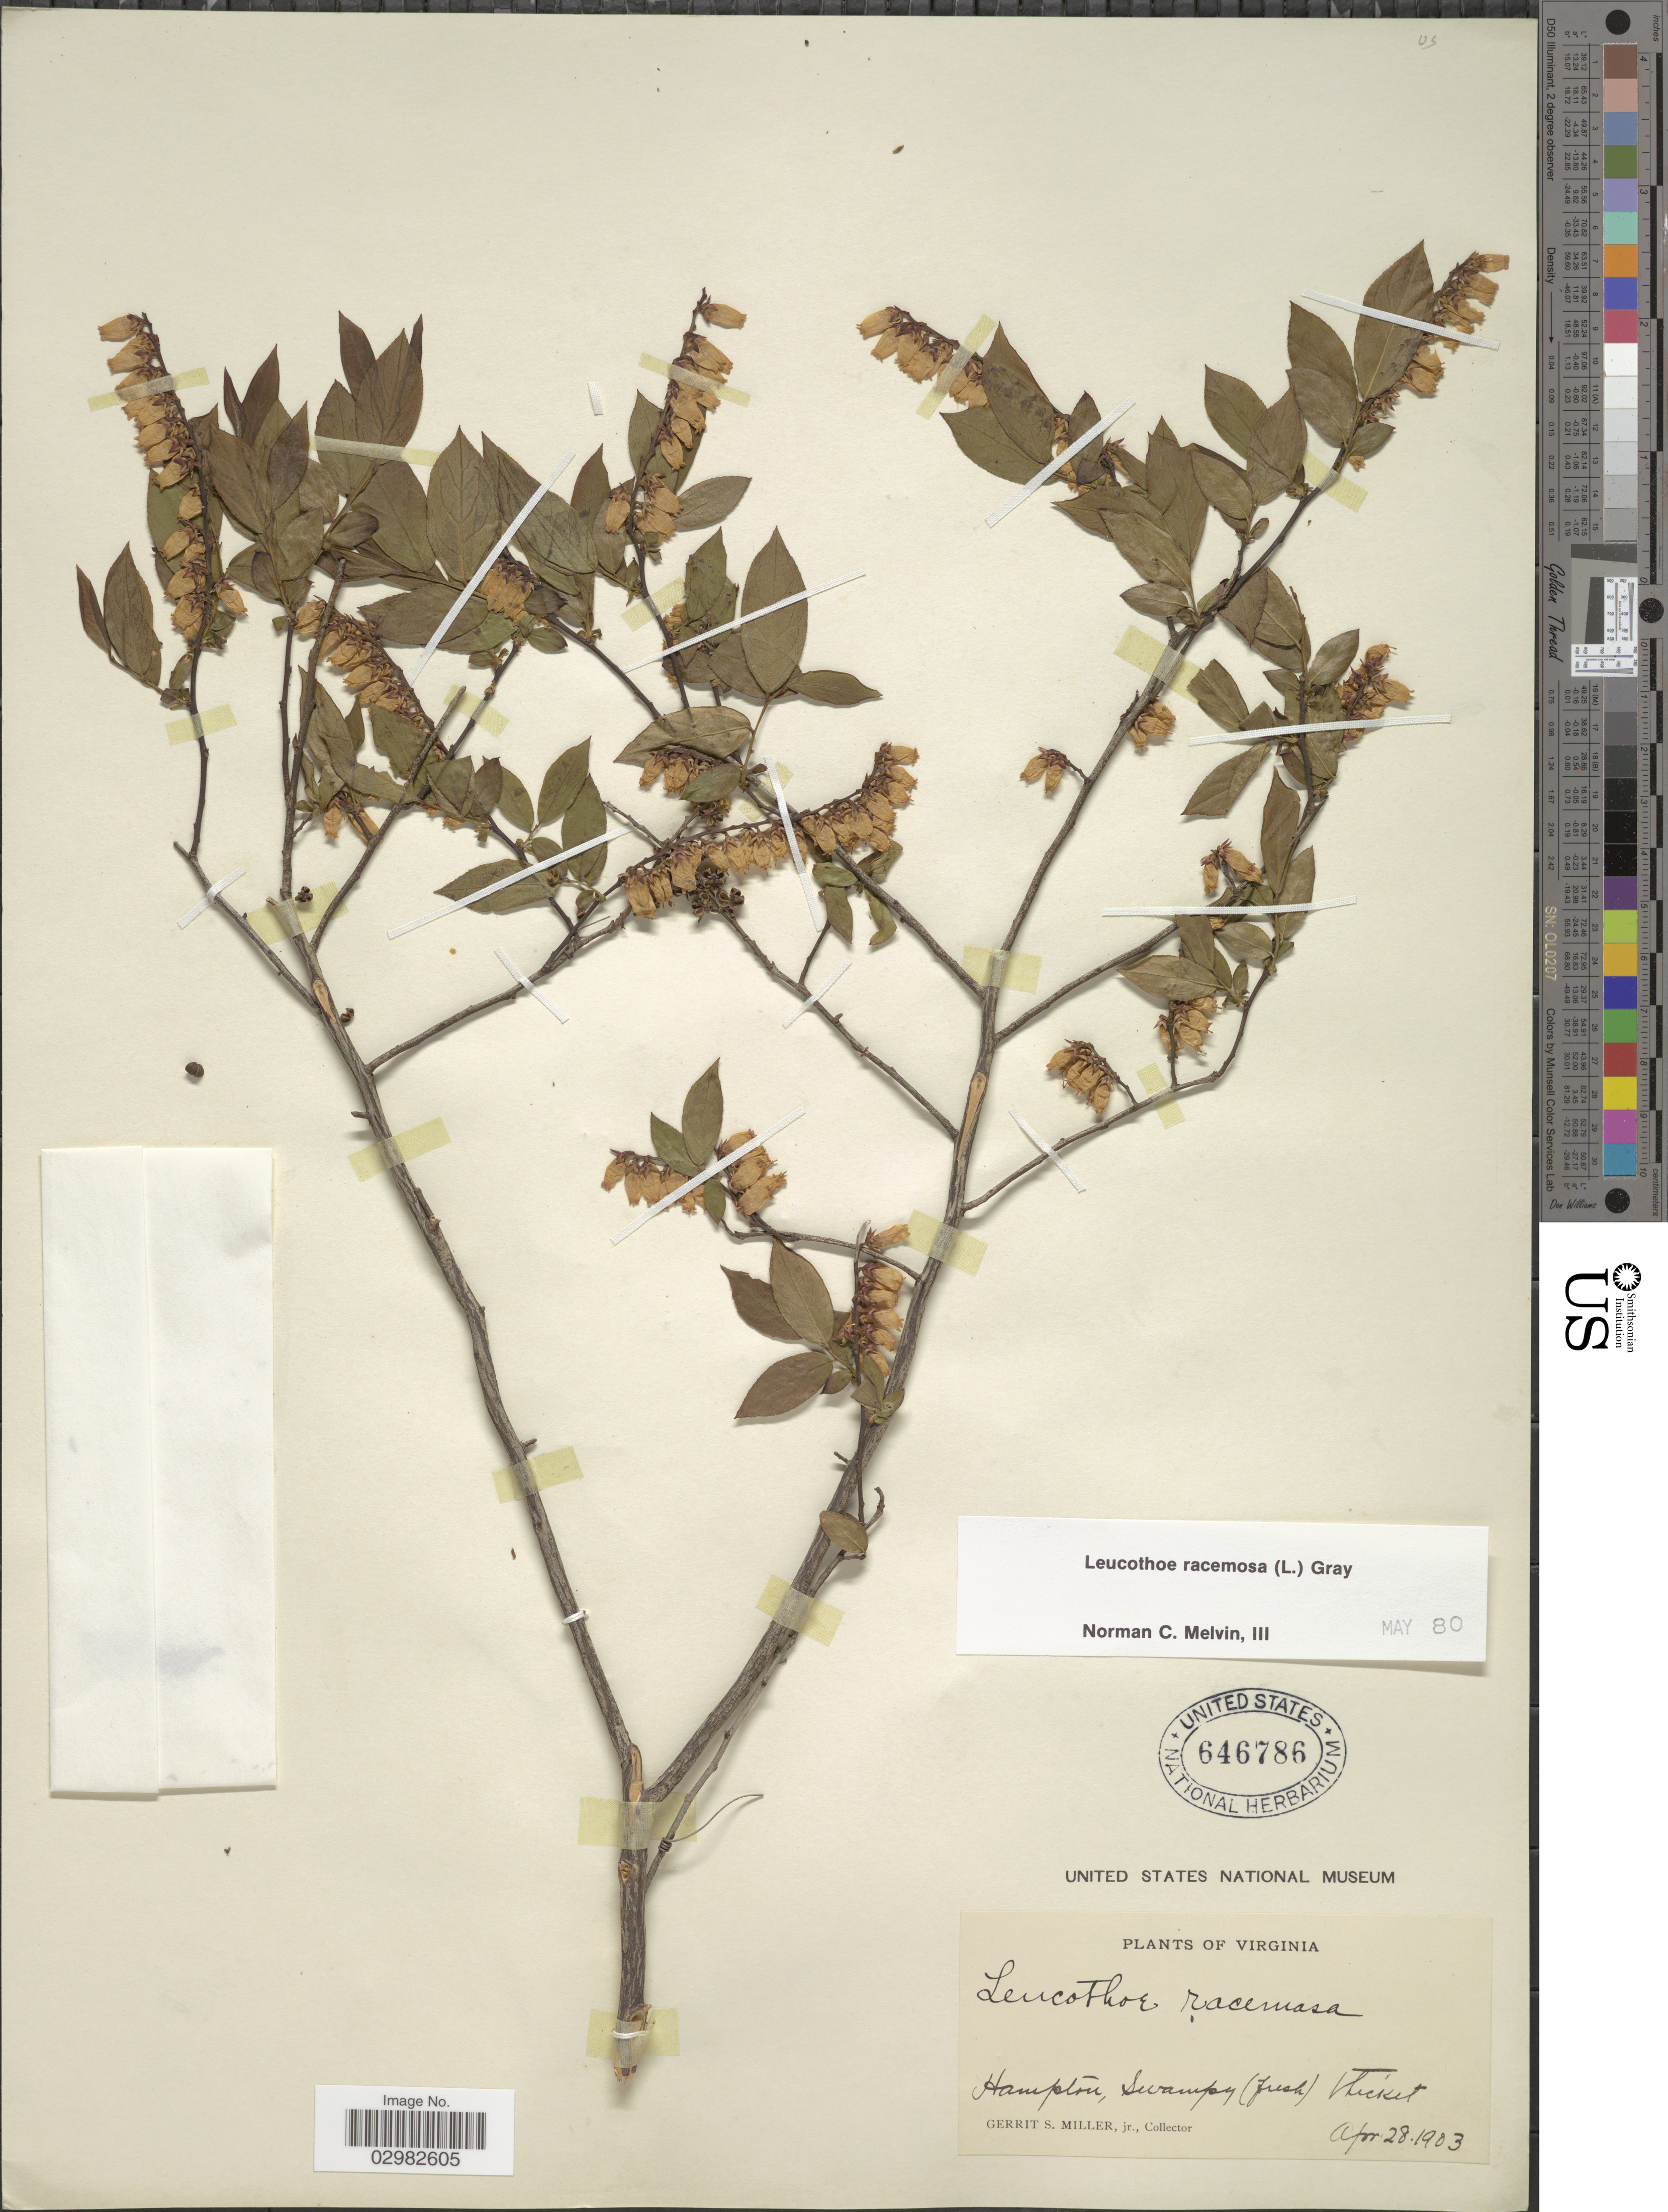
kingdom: Plantae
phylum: Tracheophyta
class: Magnoliopsida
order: Ericales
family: Ericaceae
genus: Leucothoe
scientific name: Leucothoë racemosa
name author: (L.) A. Gray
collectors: G. S. Miller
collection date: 1903-04-28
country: United States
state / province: Virginia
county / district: City of Hampton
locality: Hampton, Swampy (fresh) Thicket.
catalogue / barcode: US 646786